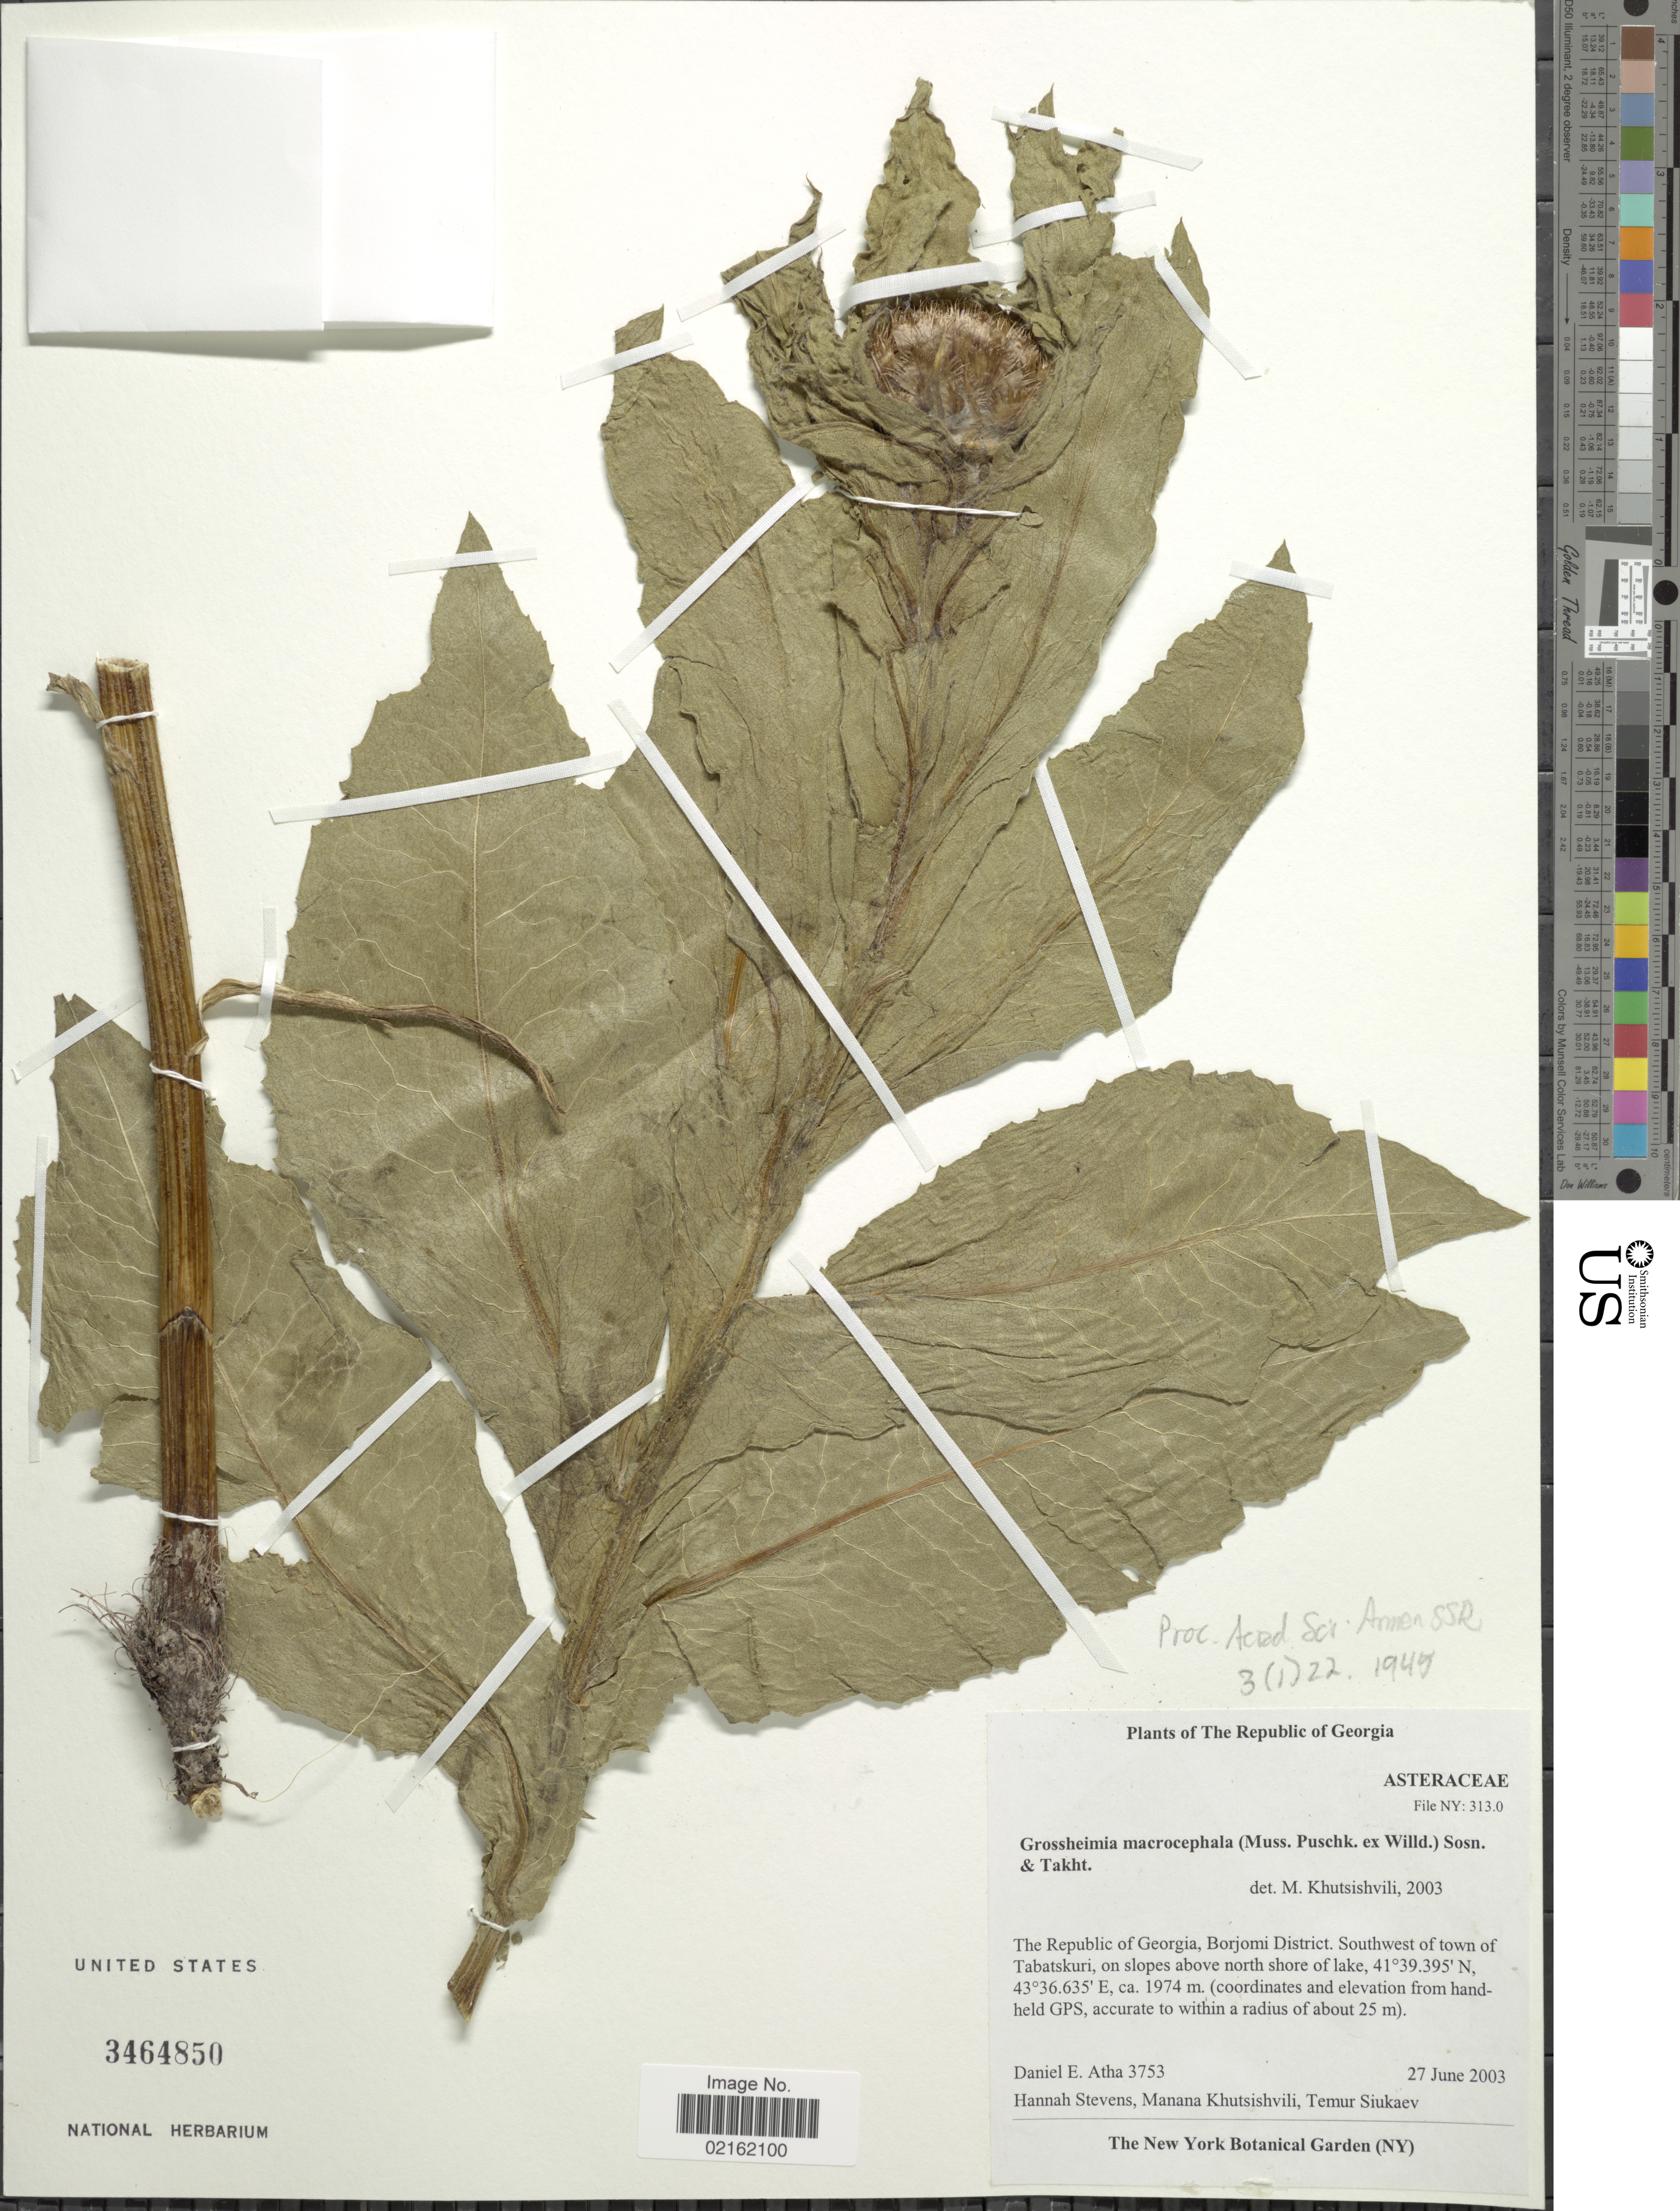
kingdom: Plantae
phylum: Tracheophyta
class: Magnoliopsida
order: Asterales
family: Asteraceae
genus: Centaurea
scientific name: Centaurea macrocephala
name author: Mussin-Puschkin ex Willd.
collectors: D. Atha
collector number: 3753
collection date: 2003-06-27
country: Georgia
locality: The Republic of Georgia, Borjomi District, Southwest of town of Tabatskuri on slopes above north shore of lake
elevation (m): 1974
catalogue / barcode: US 3464850